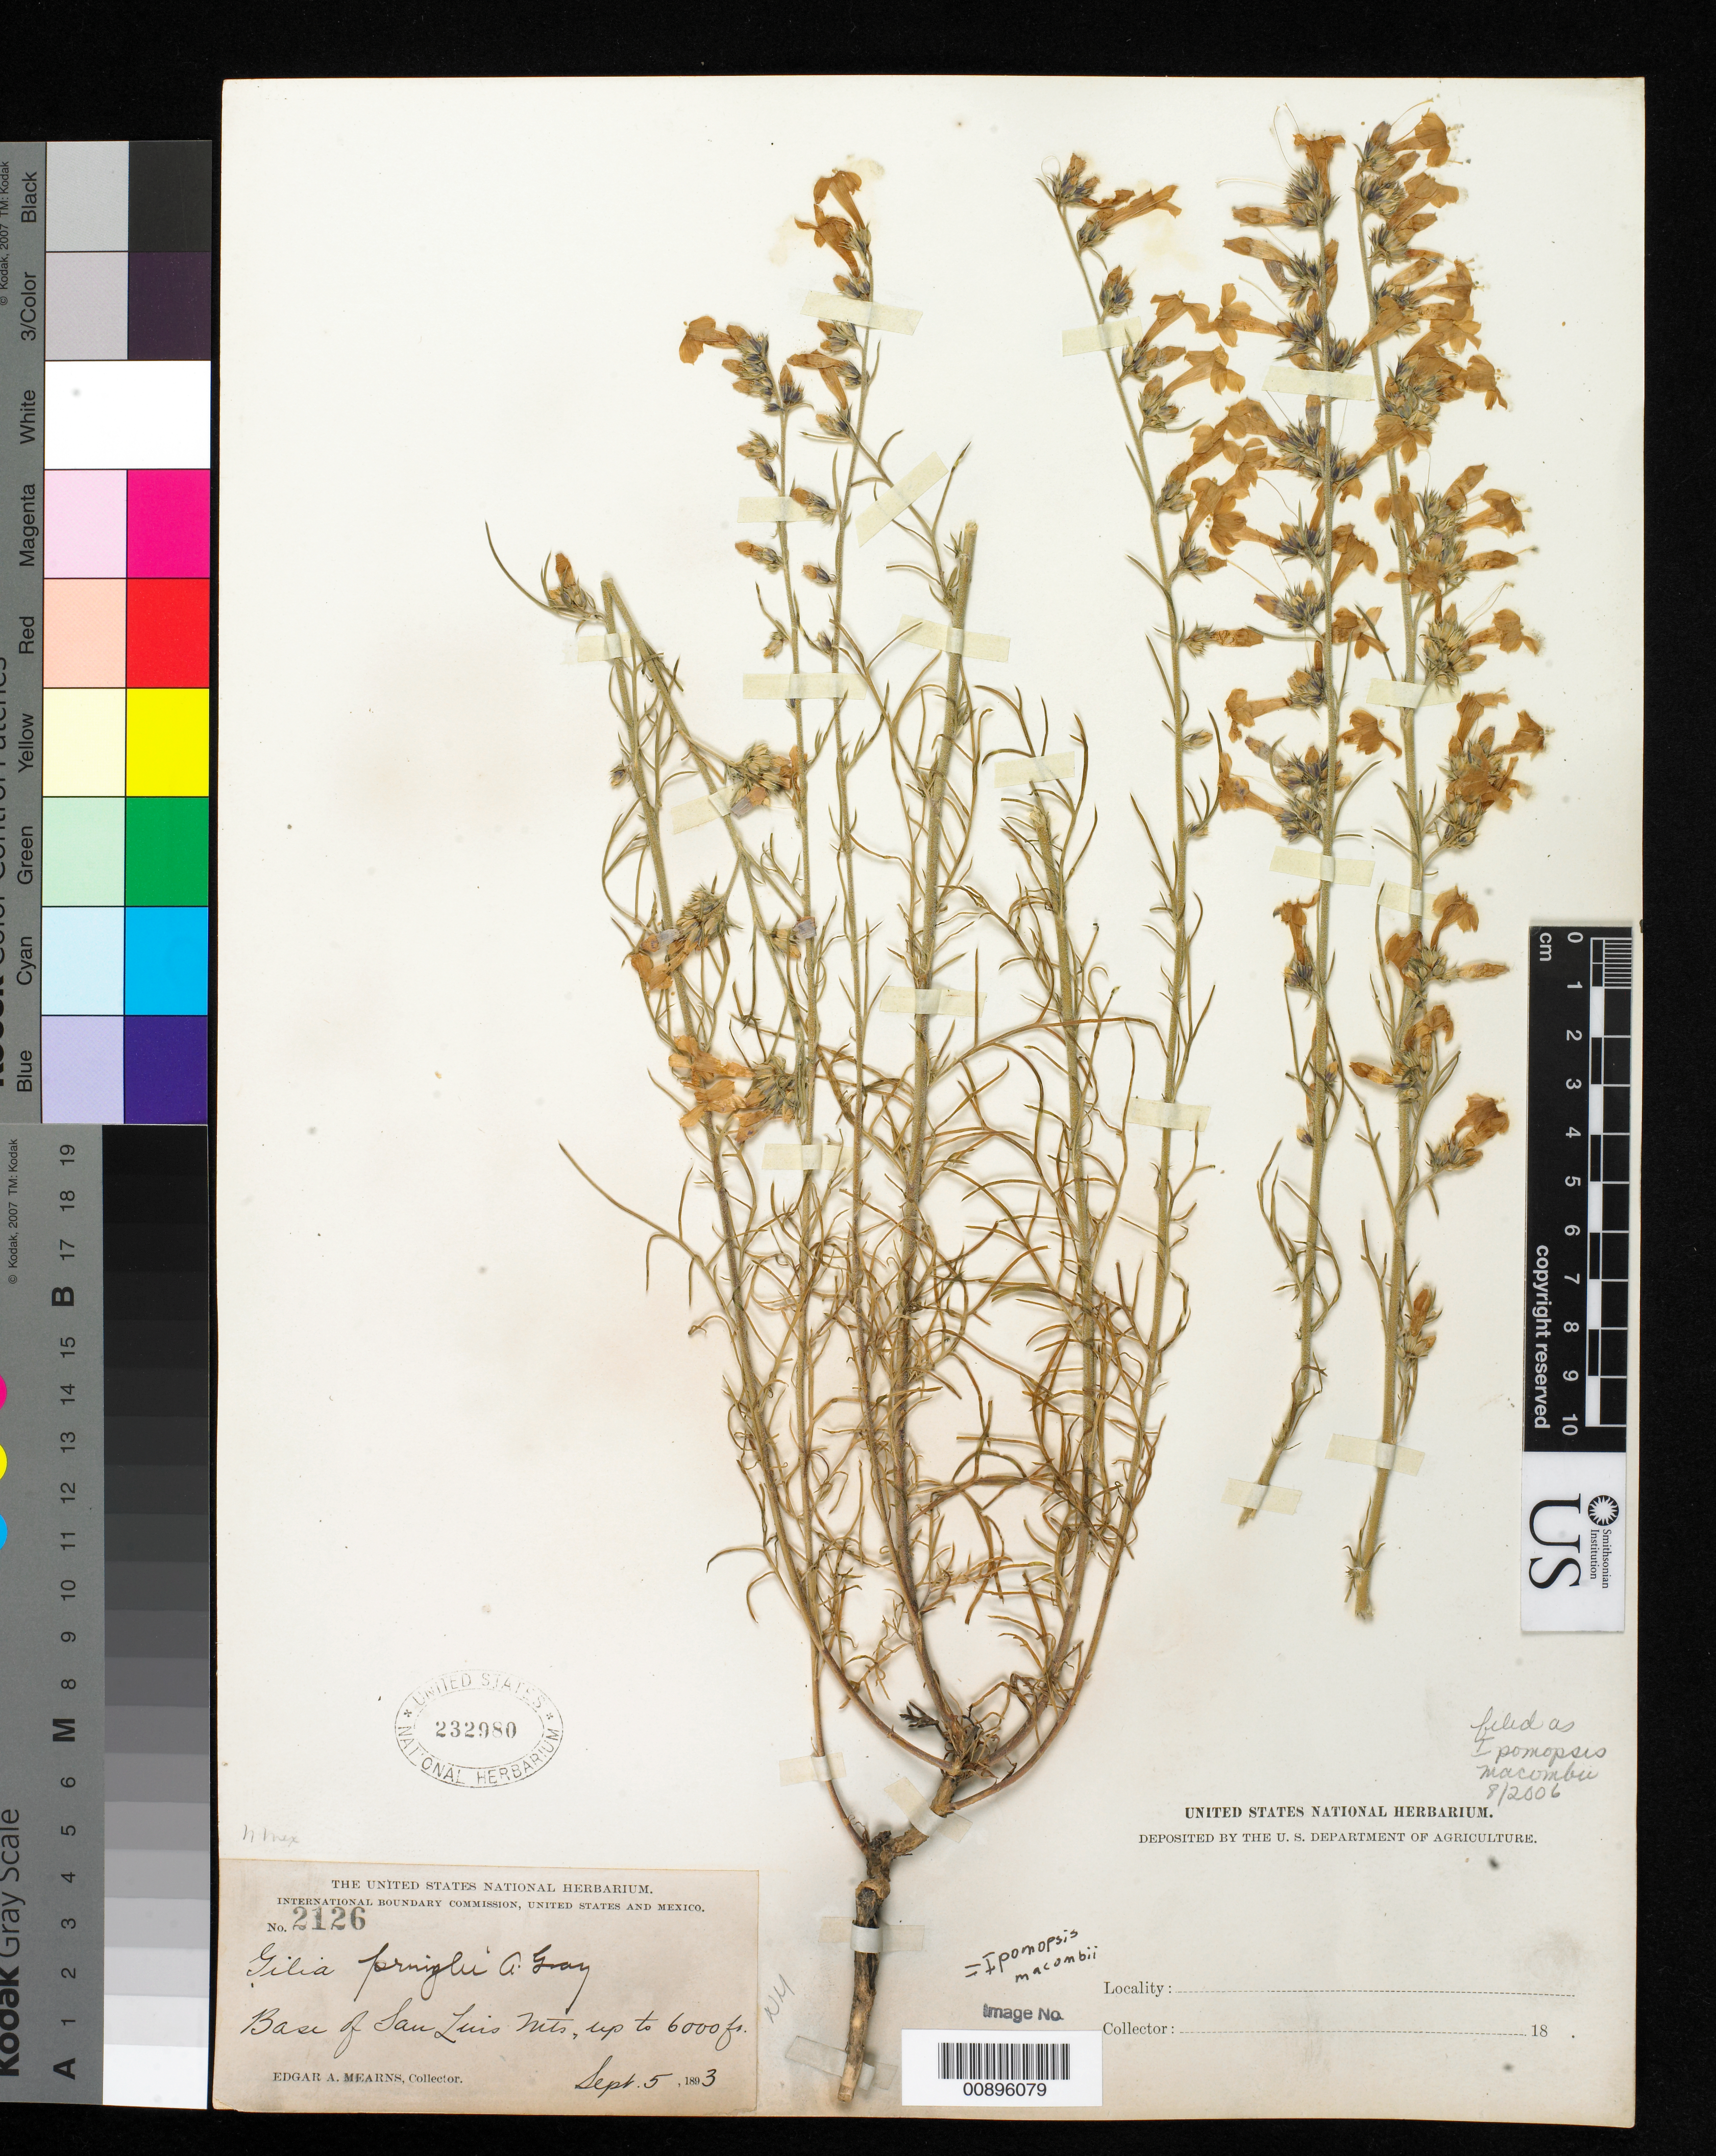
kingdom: Plantae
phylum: Tracheophyta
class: Magnoliopsida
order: Ericales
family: Polemoniaceae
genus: Ipomopsis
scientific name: Ipomopsis macombii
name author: (Torr. ex A. Gray) V.E. Grant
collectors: E. A. Mearns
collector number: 2126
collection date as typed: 05 Sep 1893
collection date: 1893-09-05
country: United States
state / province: New Mexico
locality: Base of San Luis Mts.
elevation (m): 1829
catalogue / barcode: US 232980